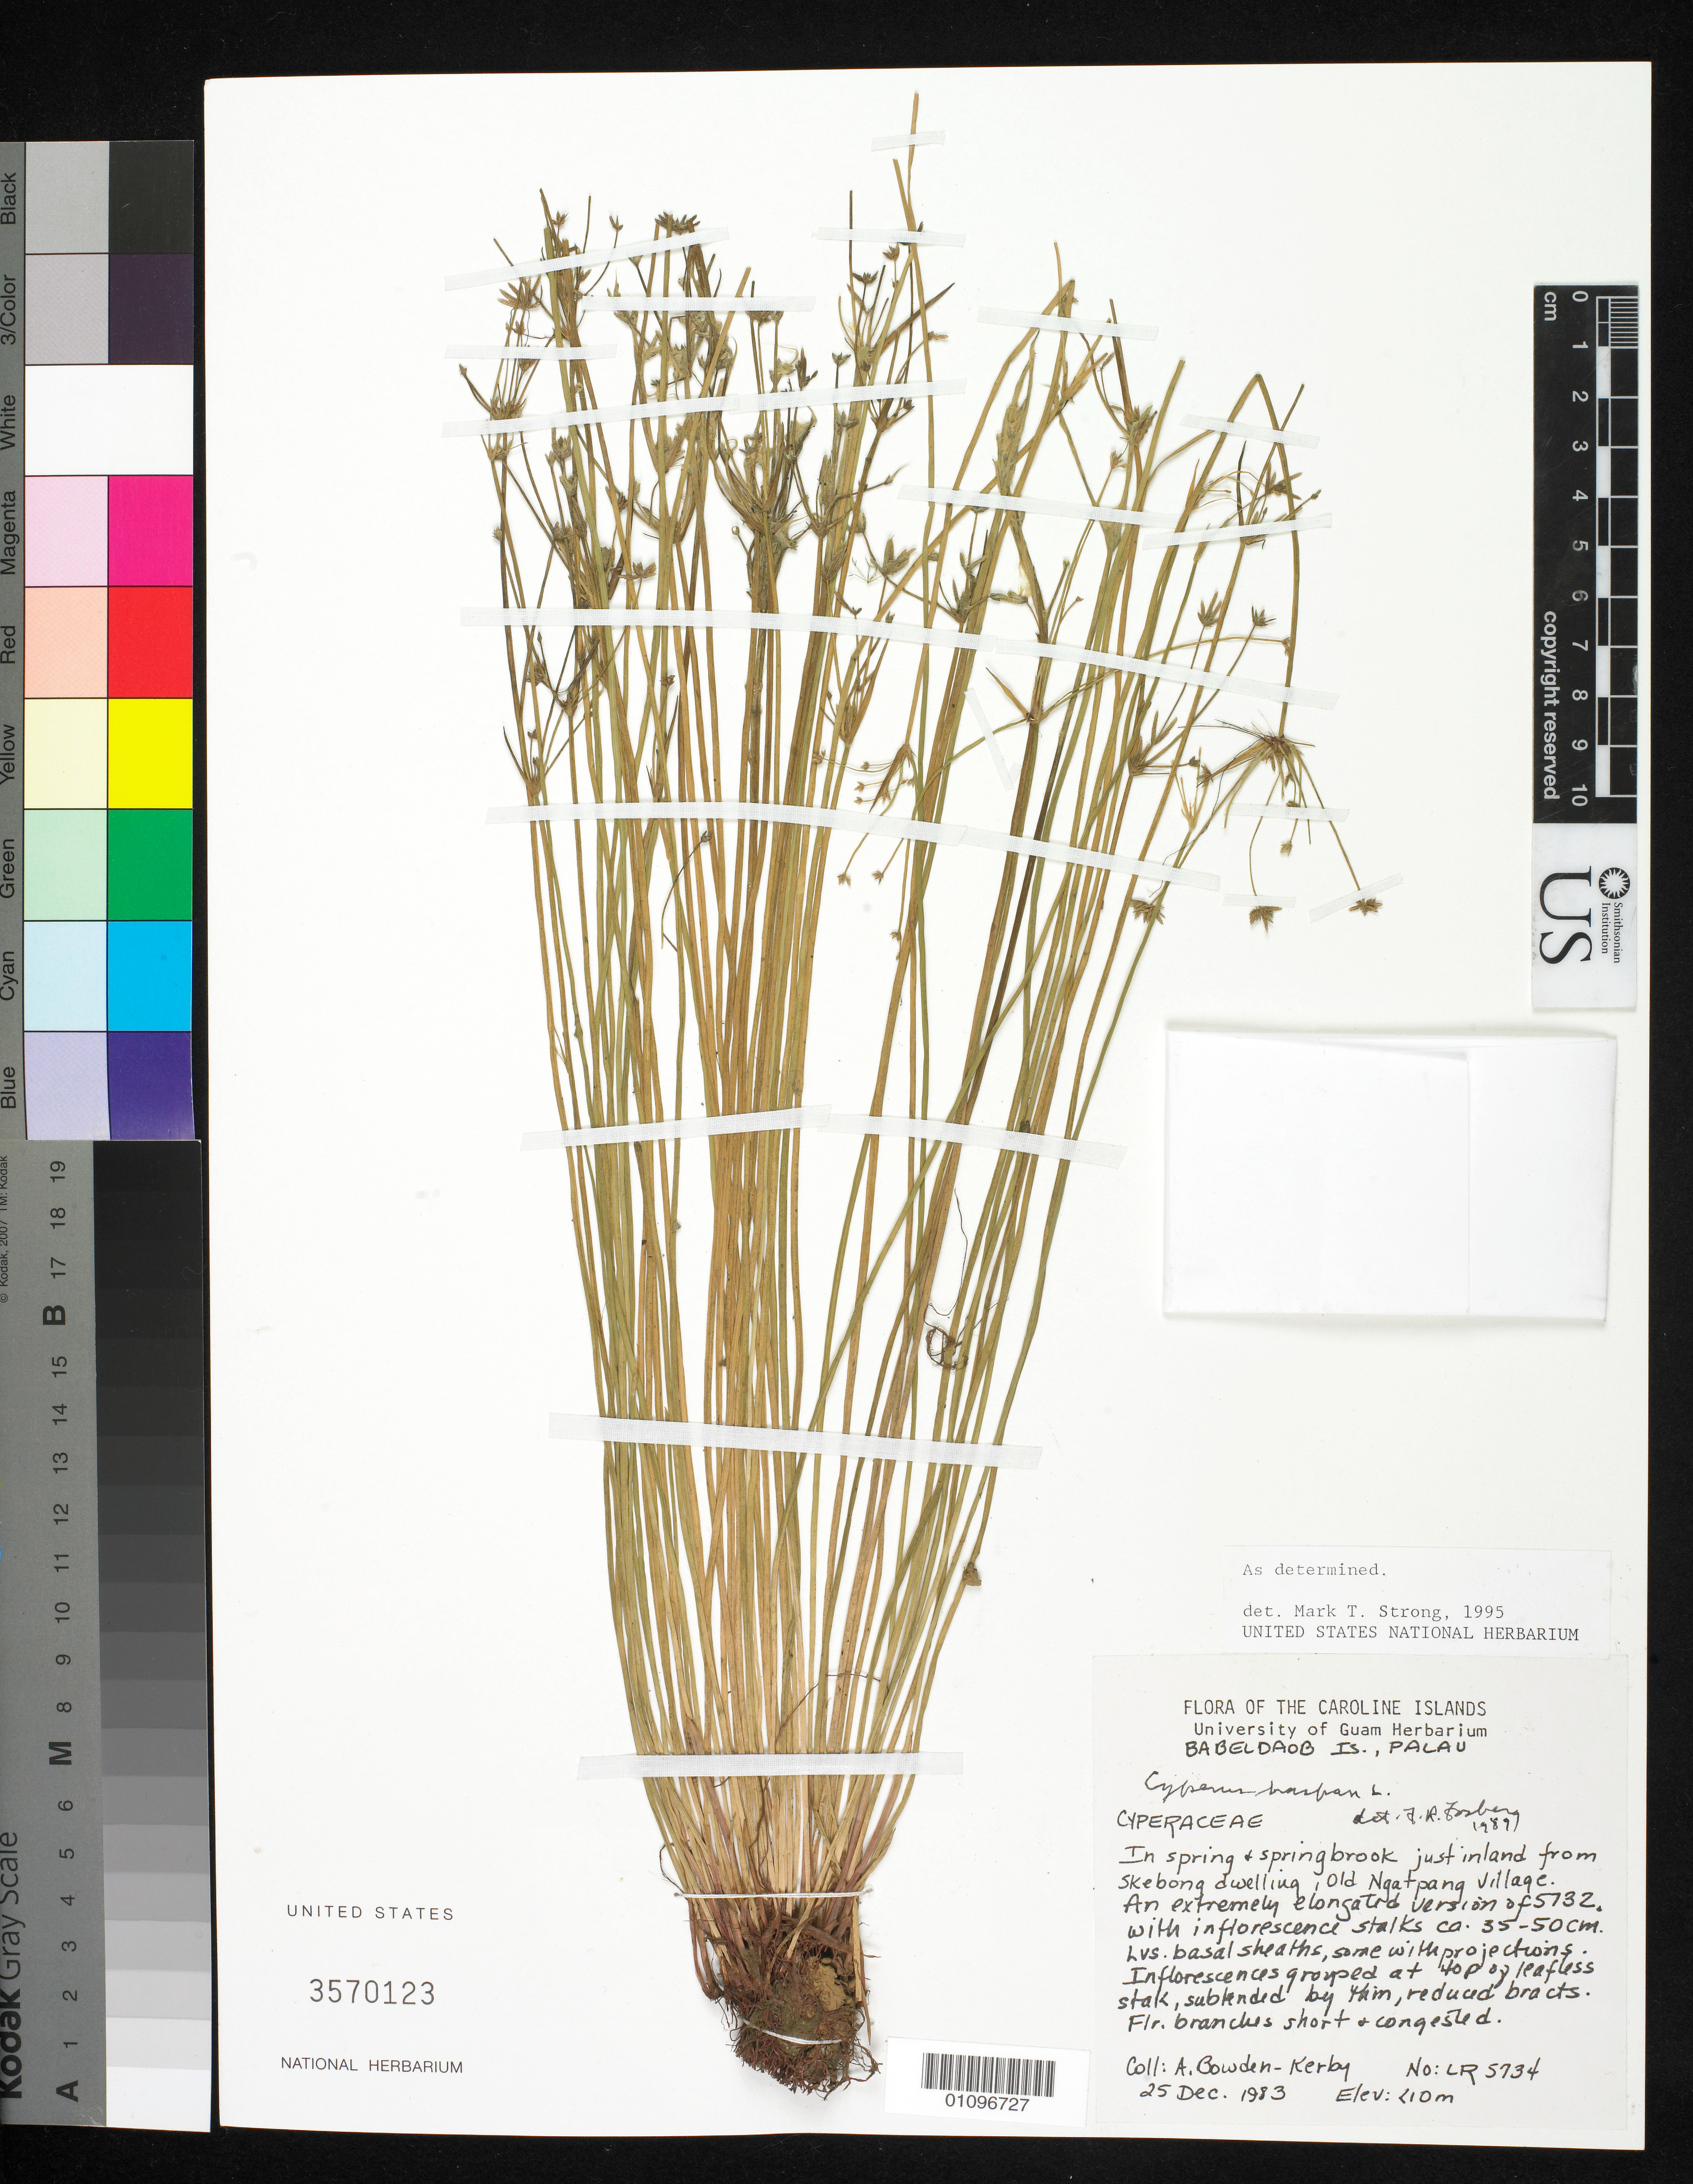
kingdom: Plantae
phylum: Tracheophyta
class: Liliopsida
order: Poales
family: Cyperaceae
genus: Cyperus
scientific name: Cyperus haspan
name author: L.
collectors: A. Bowden-Kerby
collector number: LR2734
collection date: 1983-12-25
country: Palau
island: Babeldaob [Babelthuap]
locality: In spring + springbrook just inland from Skebong dwelling, Old Ngatpang village.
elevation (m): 10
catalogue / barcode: US 3570123